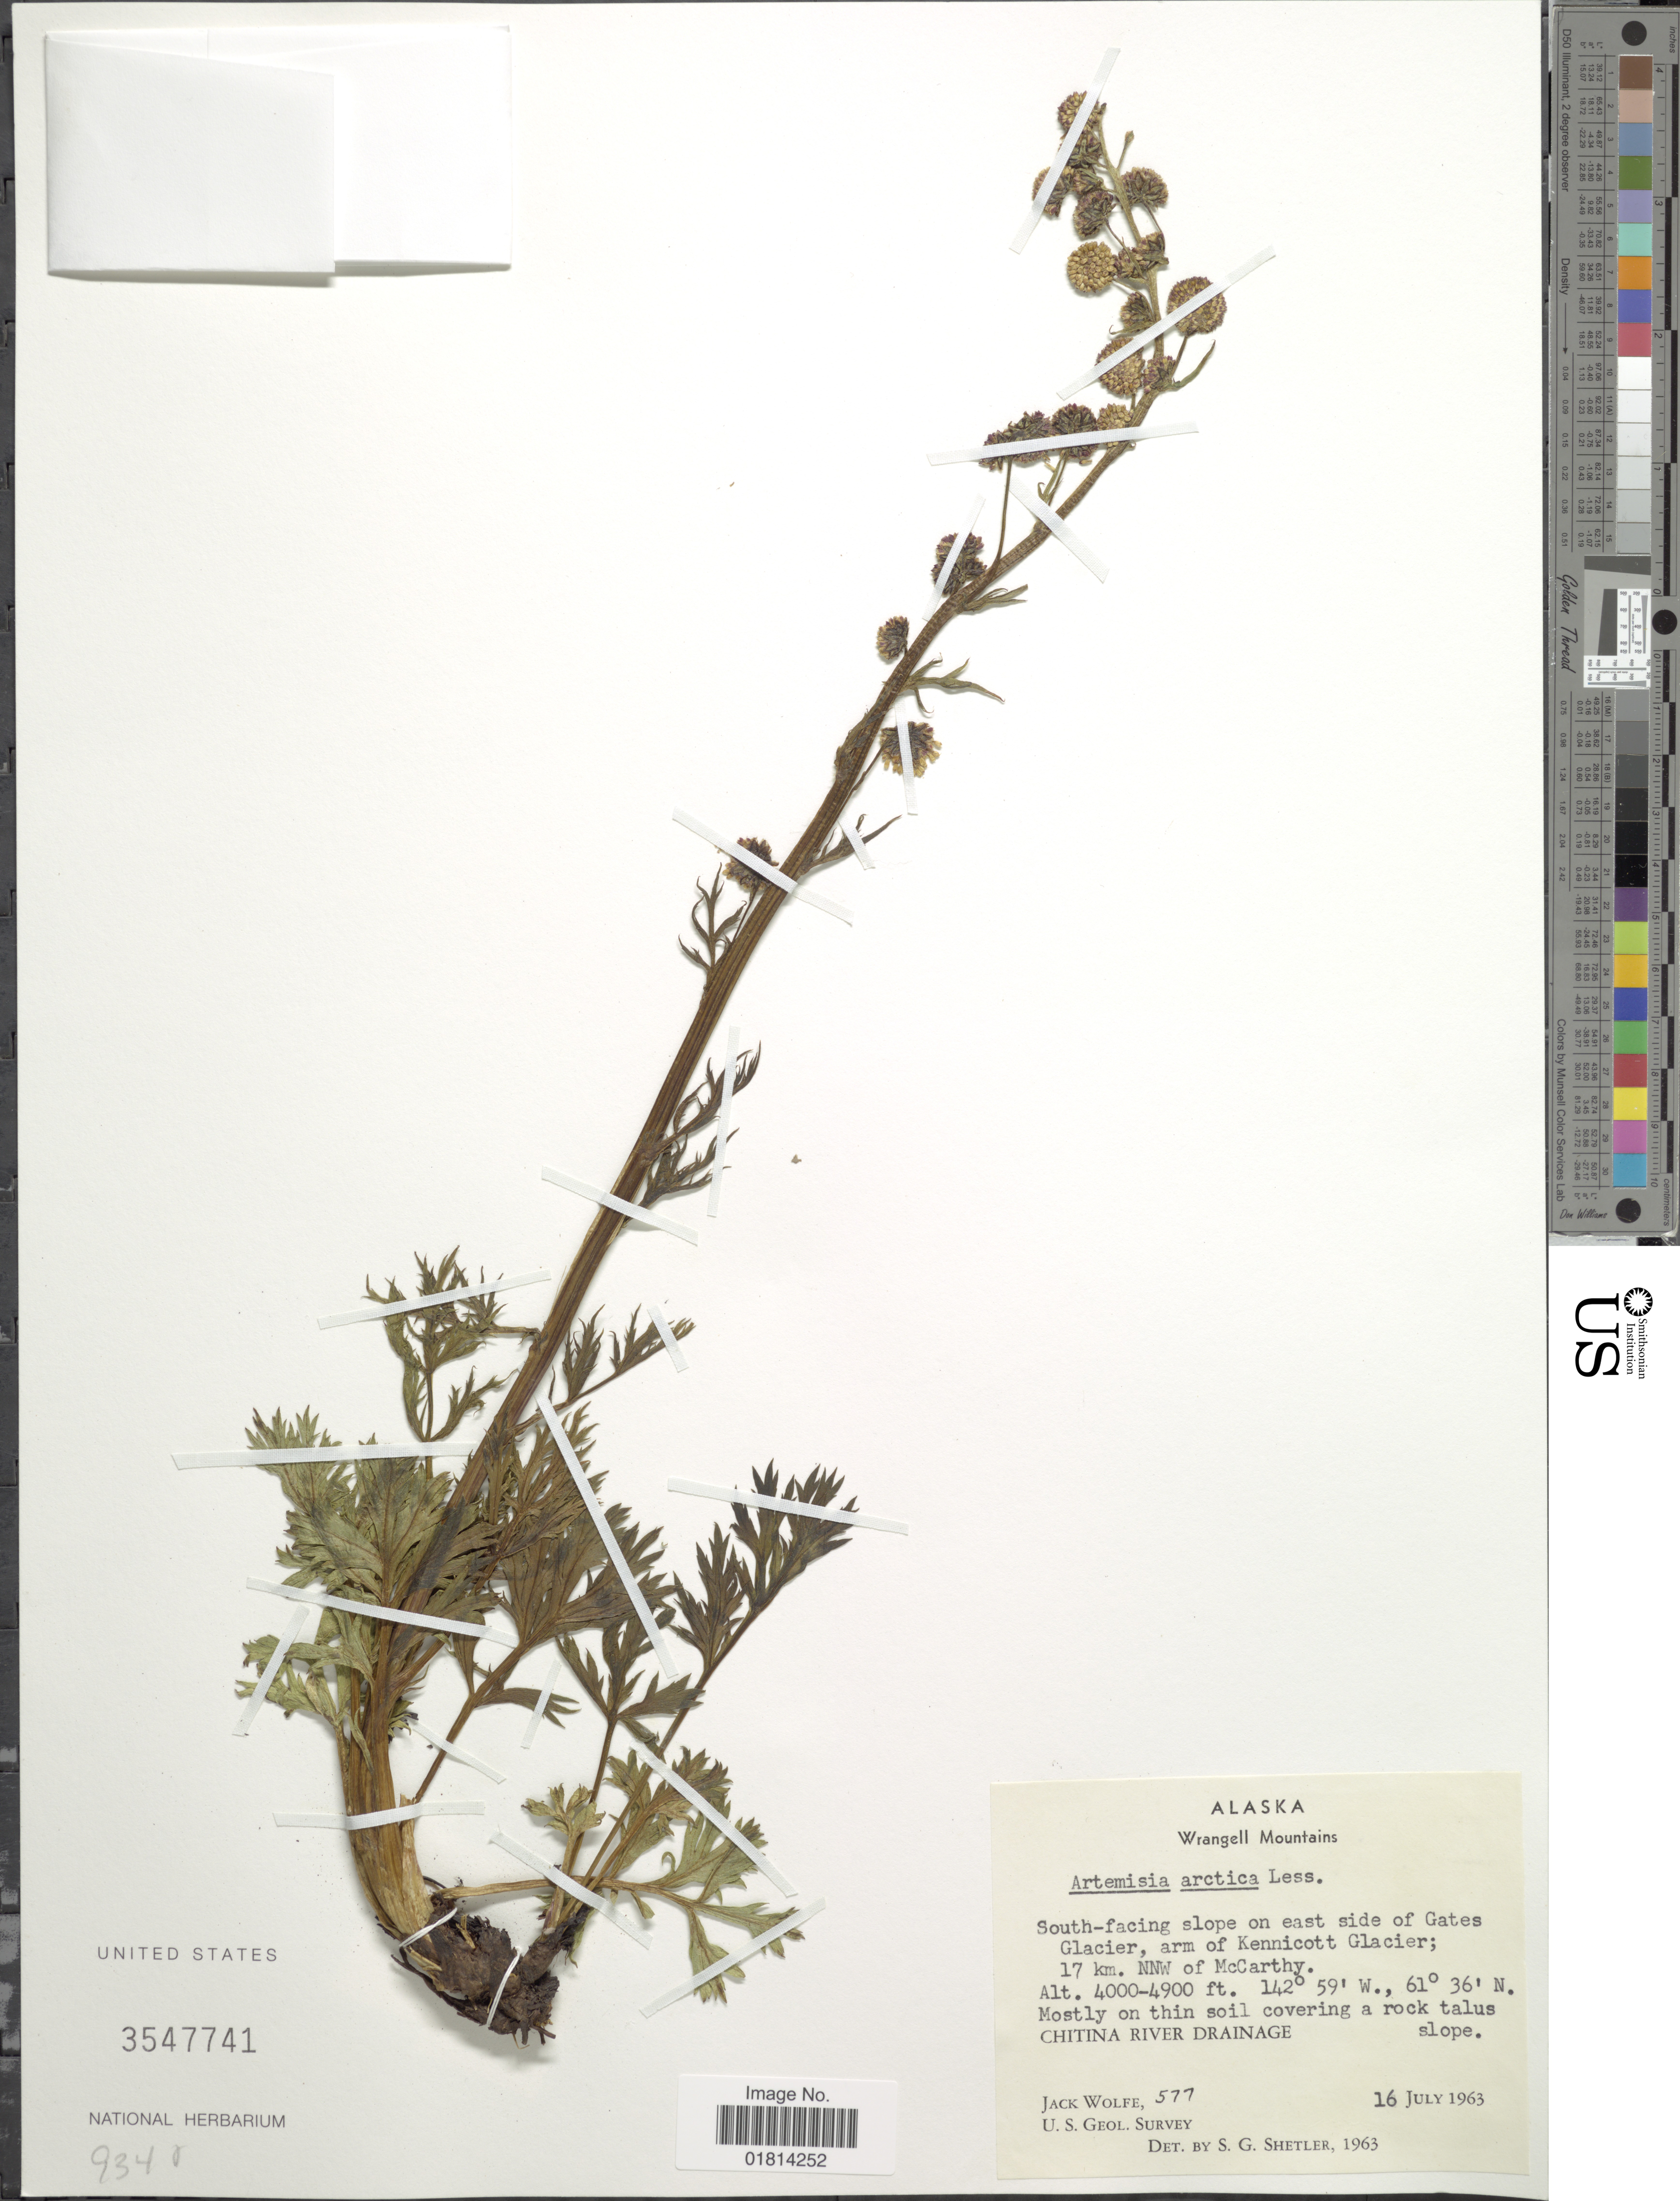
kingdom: Plantae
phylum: Tracheophyta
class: Magnoliopsida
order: Asterales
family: Asteraceae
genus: Artemisia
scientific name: Artemisia arctica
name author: Less.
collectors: J. Wolfe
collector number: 577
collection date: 1963-07-16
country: United States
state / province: Alaska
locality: Wrangell Mountains. South-facing slope on east side of Gates Glacier, arm of Kennicott Glacier; 17 km. NNW of McCarthy. Mostly on thin soil covering a rock talus slope. Chitina River Drainage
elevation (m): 1219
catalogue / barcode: US 3547741